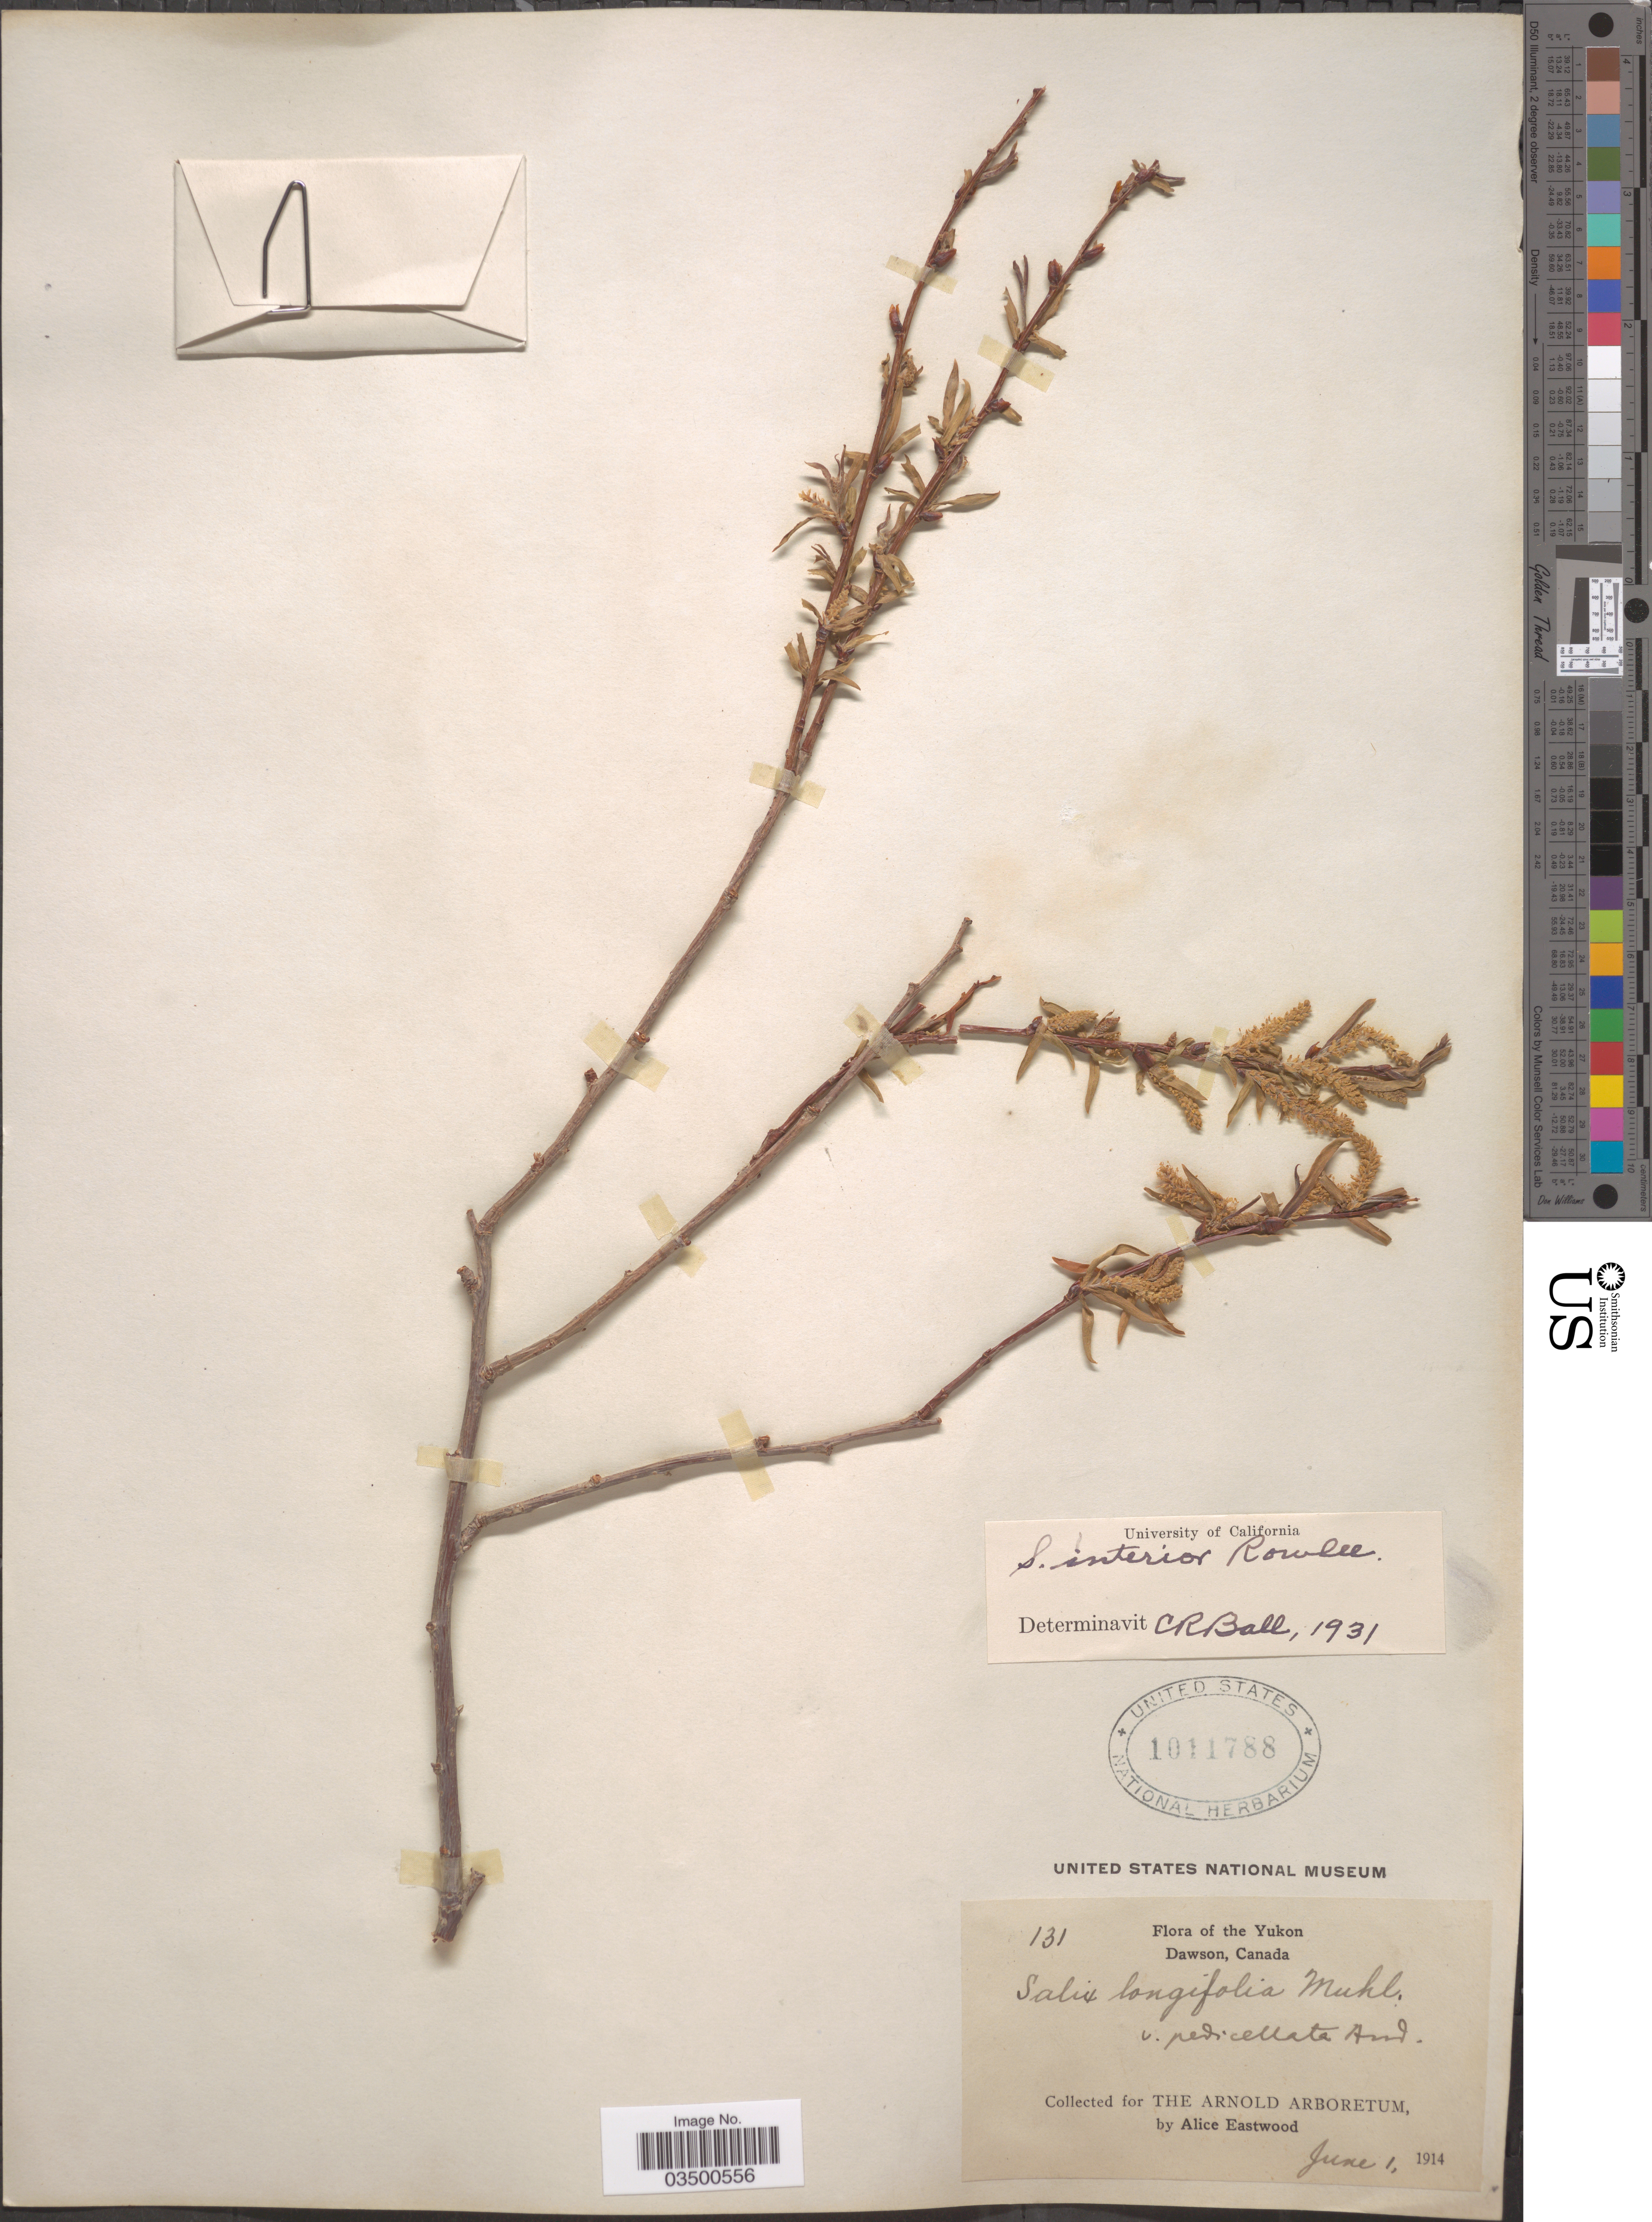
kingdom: Plantae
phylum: Tracheophyta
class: Magnoliopsida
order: Malpighiales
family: Salicaceae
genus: Salix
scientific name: Salix interior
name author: Rowlee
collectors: A. Eastwood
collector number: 131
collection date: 1914-06-01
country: Canada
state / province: Yukon Territory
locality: Yukon. Dawson.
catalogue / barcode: US 1011788